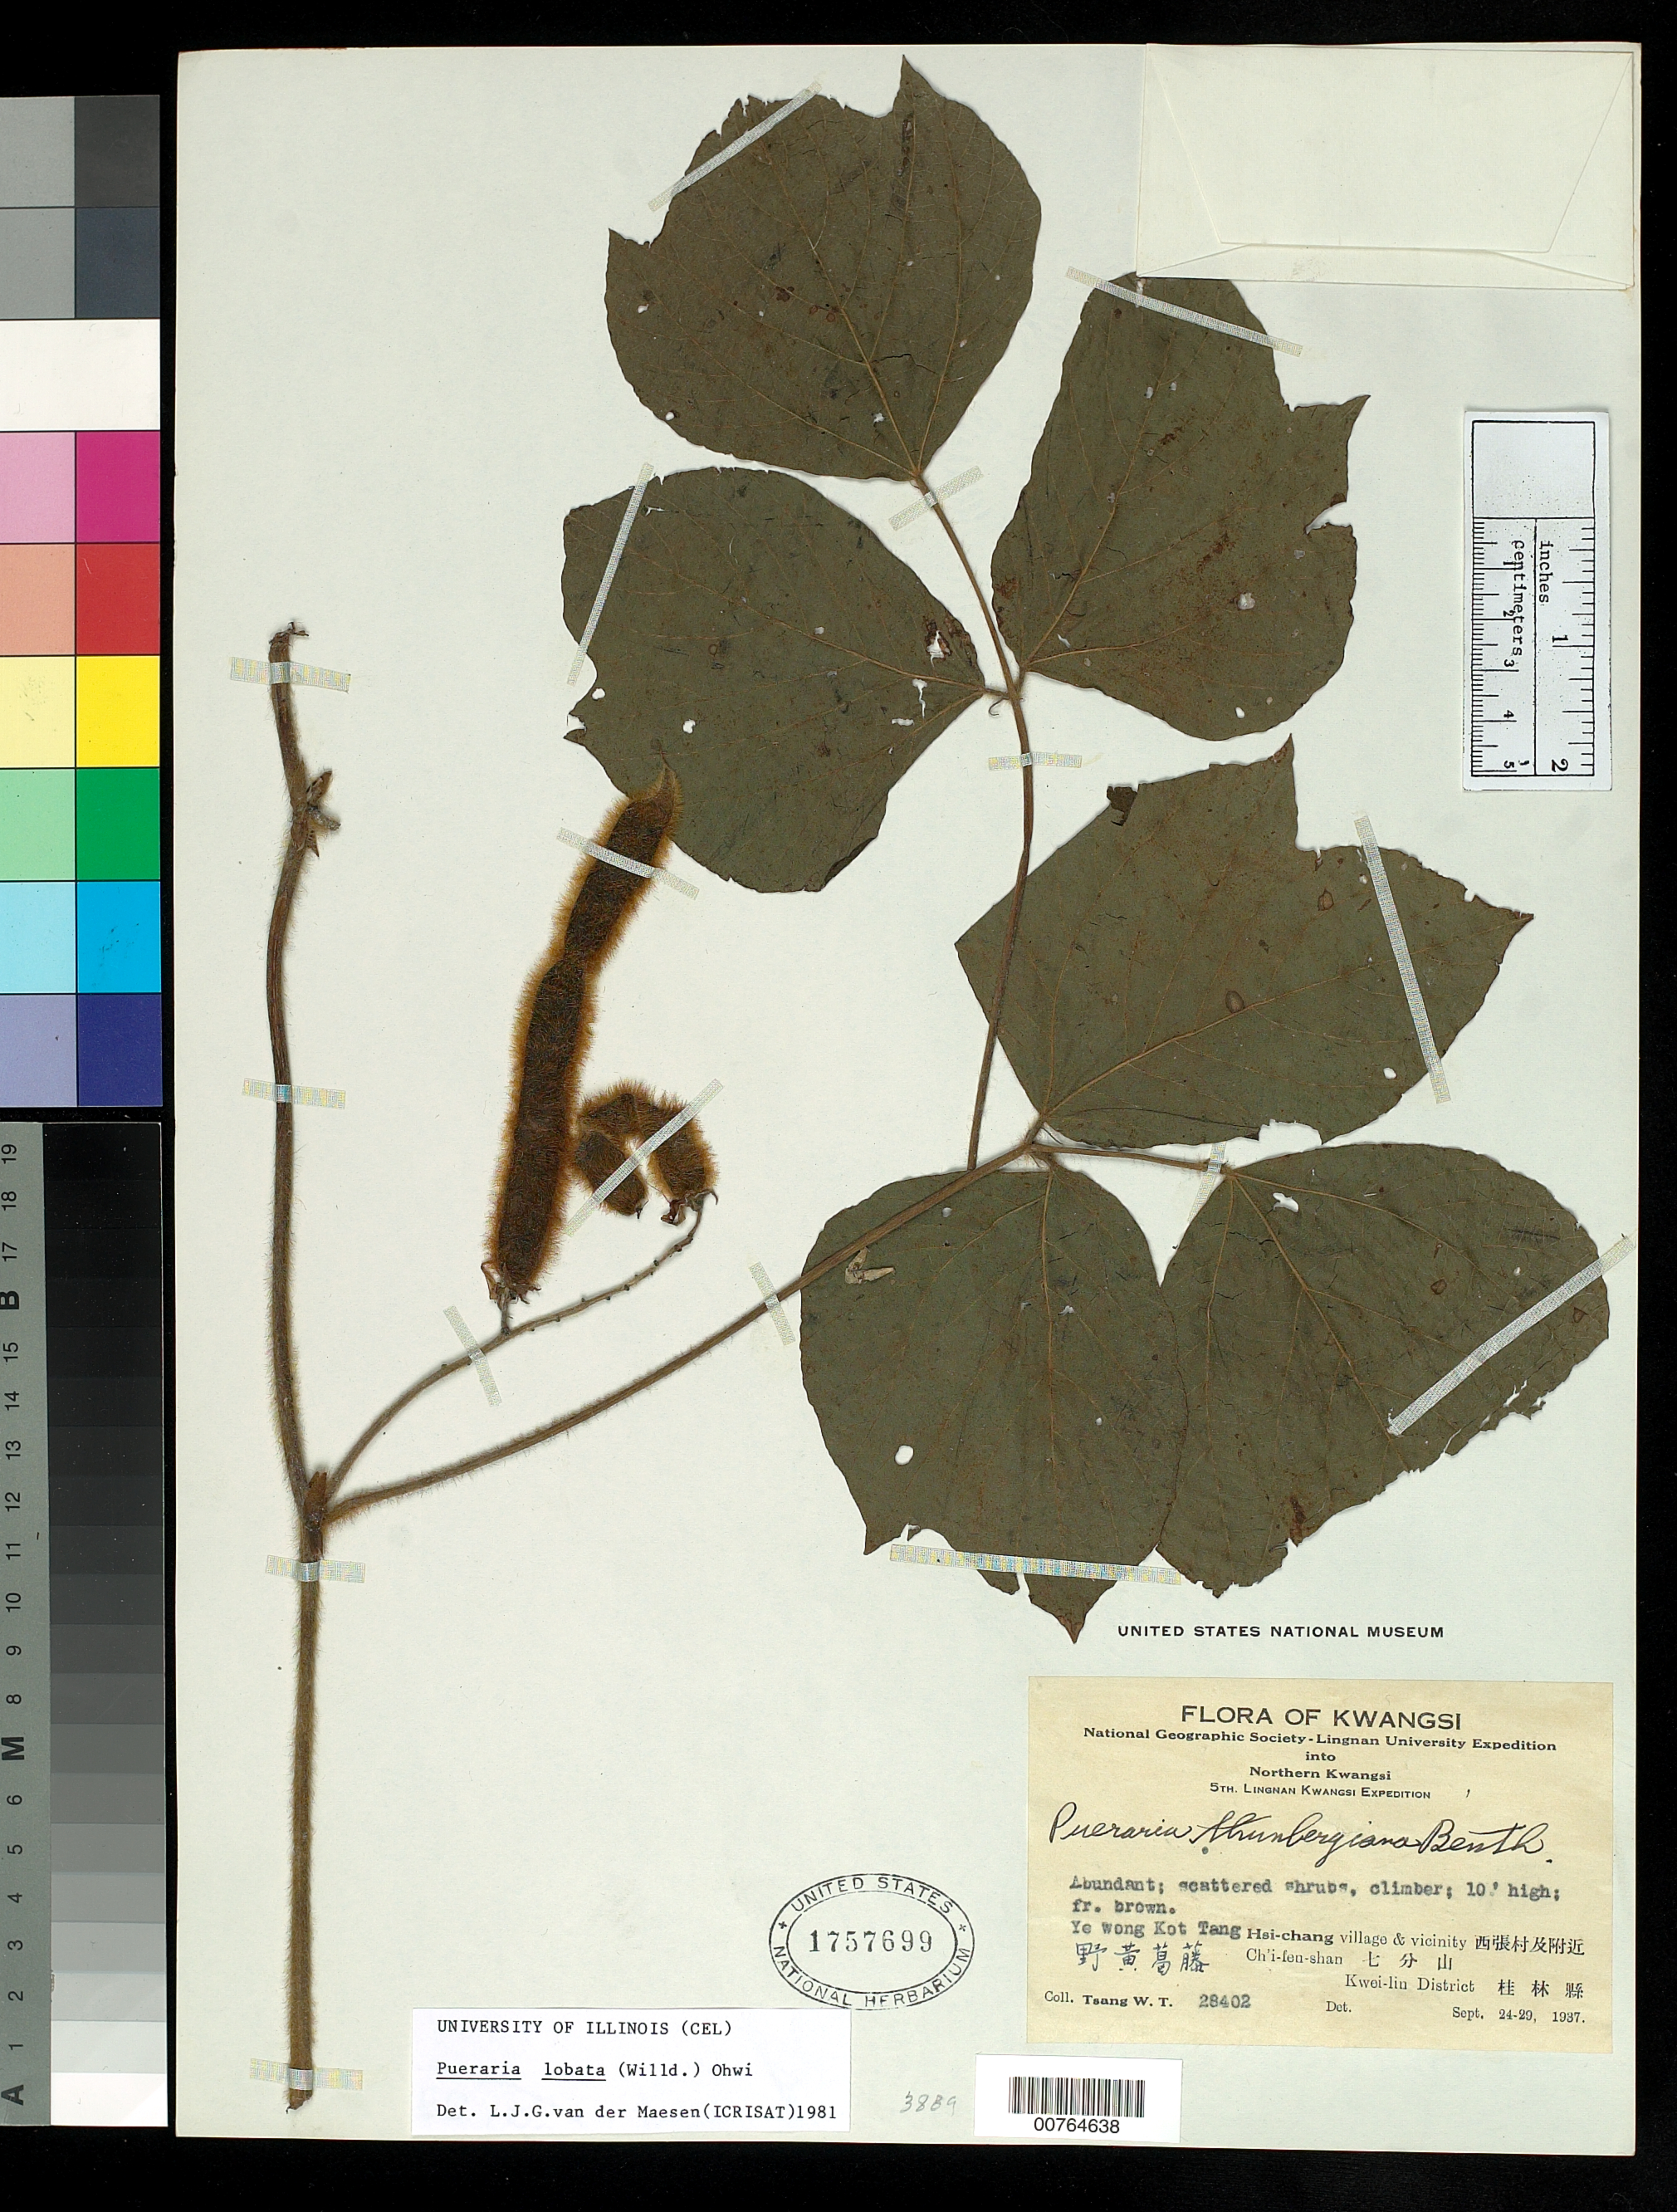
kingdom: Plantae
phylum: Tracheophyta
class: Magnoliopsida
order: Fabales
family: Fabaceae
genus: Pueraria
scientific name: Pueraria lobata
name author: (Willd.) Ohwi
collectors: W. T. Tsang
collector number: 28402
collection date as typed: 24 Sep 1937 to 29 Sep 1937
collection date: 1937-09-24/1937-09-29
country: China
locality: Ye wong Kot Tang, Hsi-chang.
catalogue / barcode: US 1757699